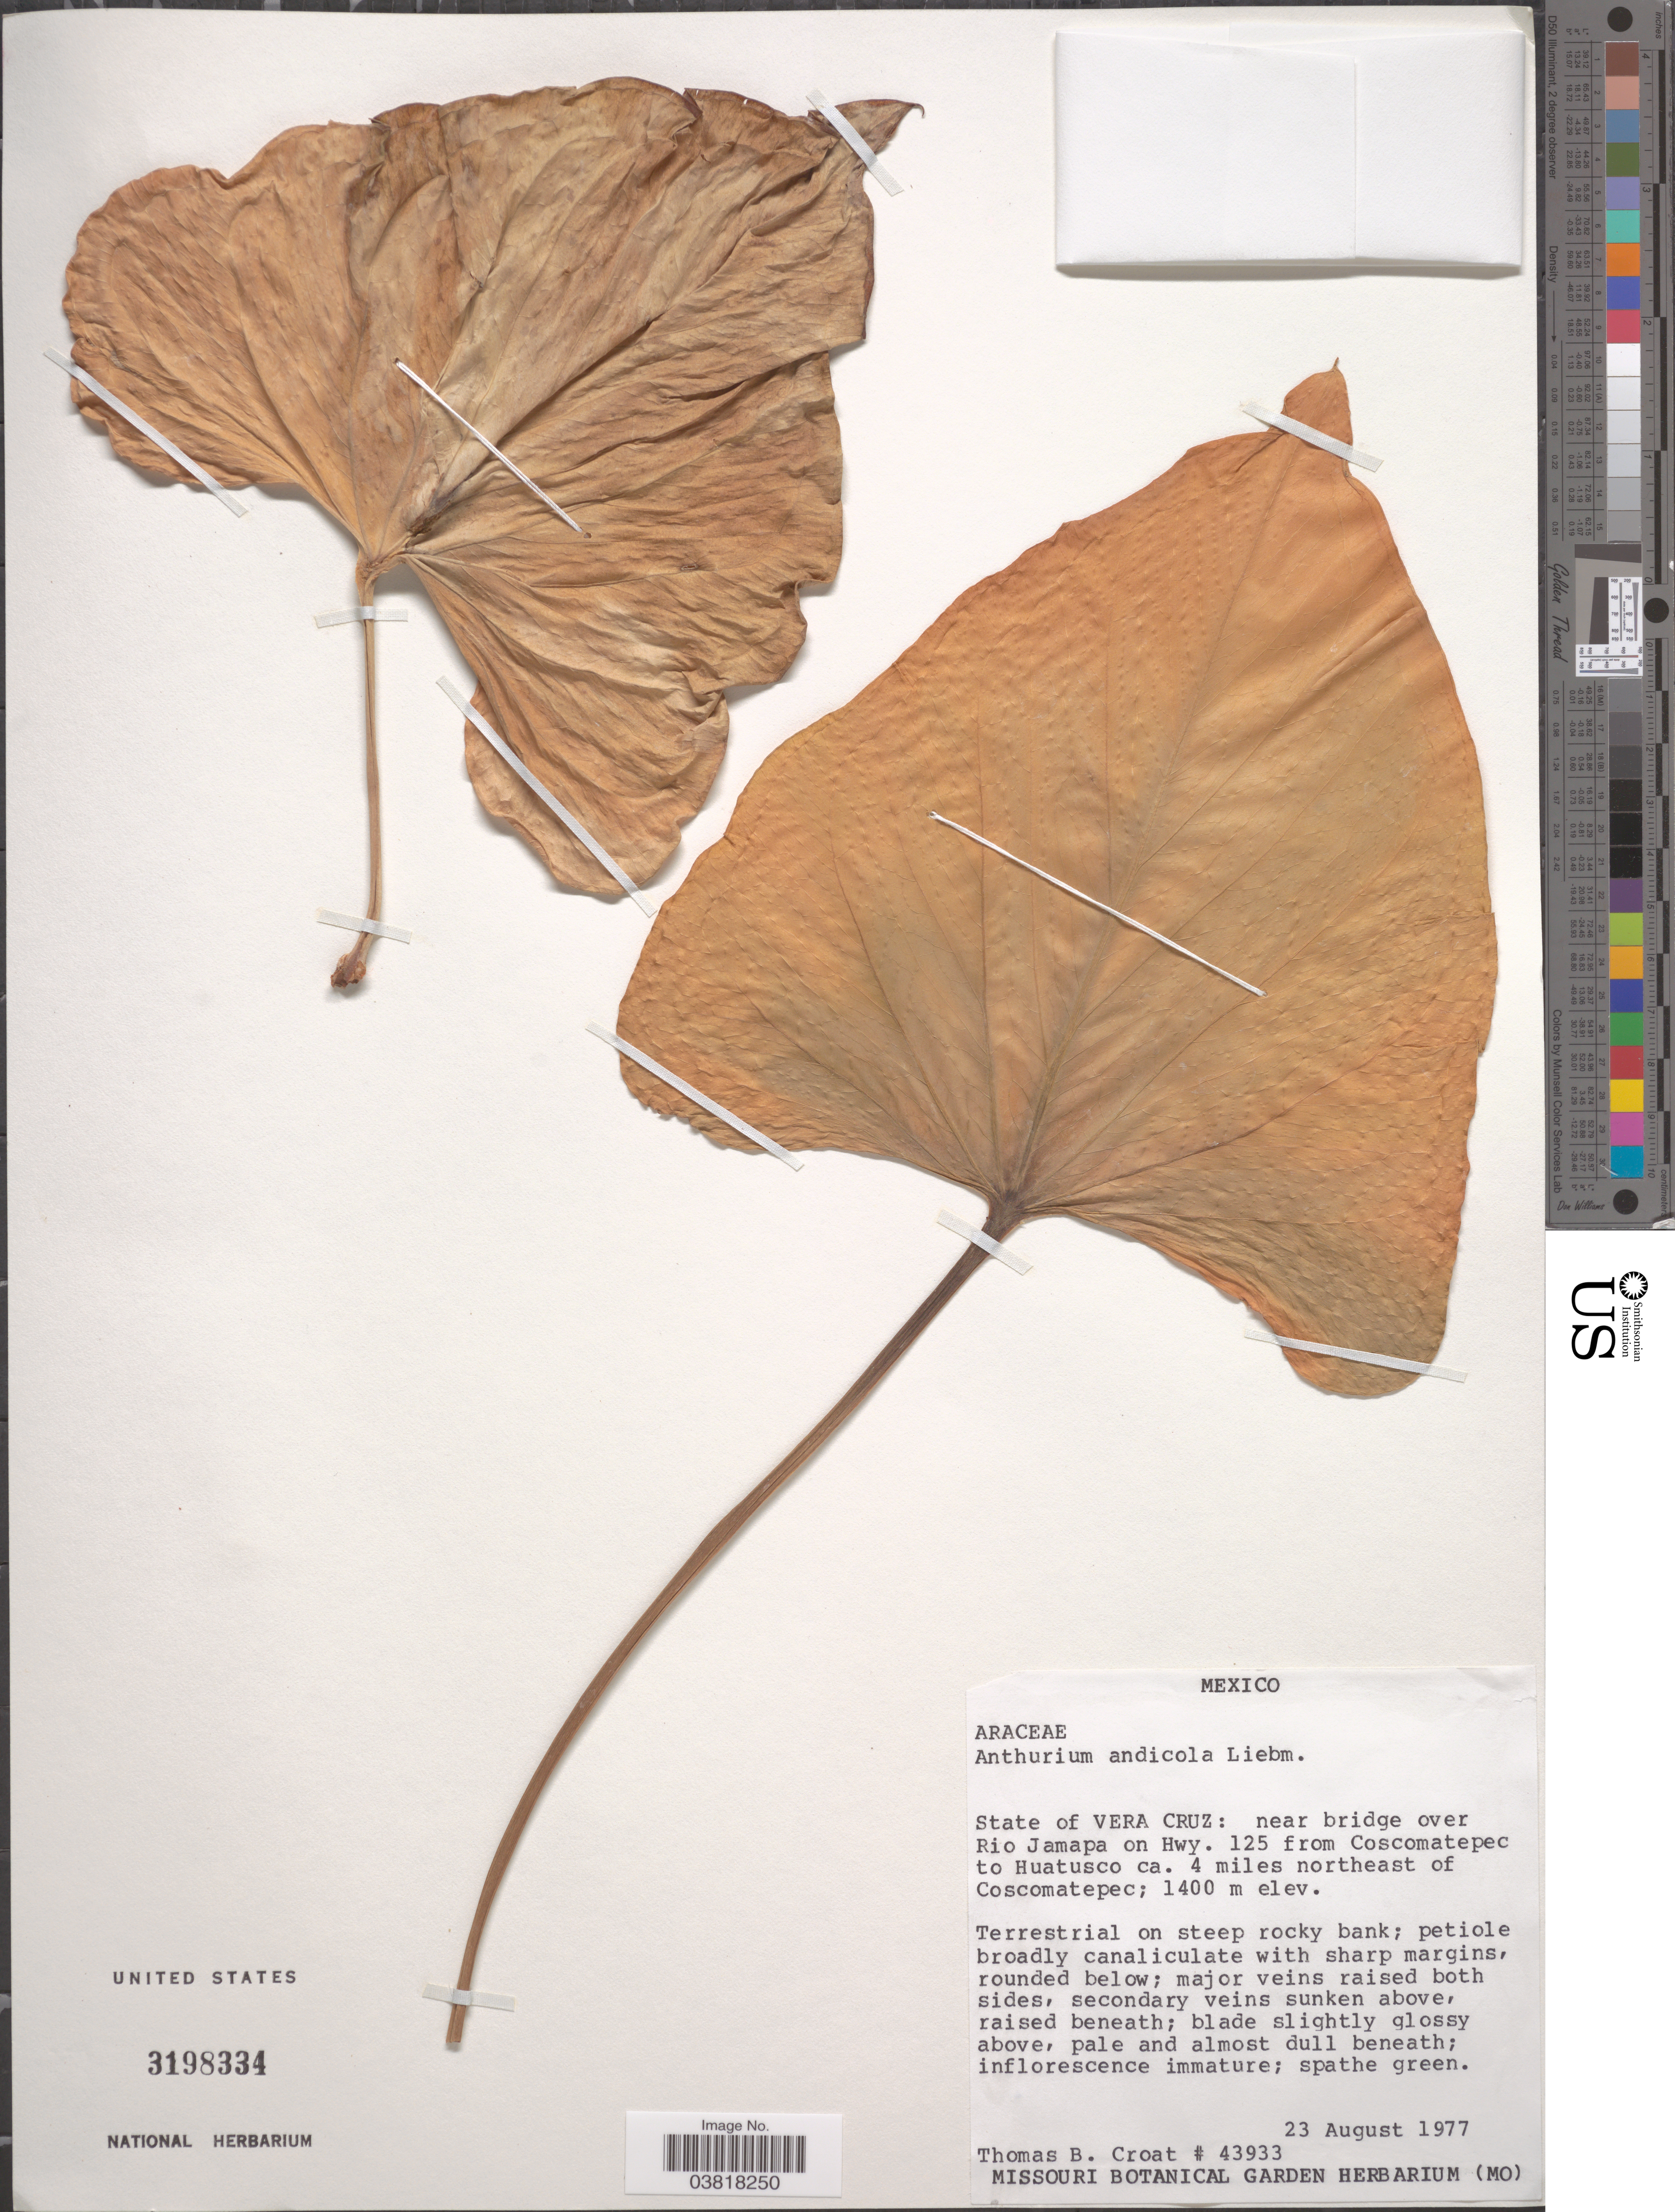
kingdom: Plantae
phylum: Tracheophyta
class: Liliopsida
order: Alismatales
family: Araceae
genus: Anthurium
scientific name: Anthurium andicola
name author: Liebm.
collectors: T. B. Croat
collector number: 43933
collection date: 1977-08-23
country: Mexico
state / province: Veracruz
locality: State of Vera Cruz: near bridge over Rio Jamapa on Hwy. 125 from Coscomatepec to Huatusco ca. 4 miles northeast of Coscomatepec.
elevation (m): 1400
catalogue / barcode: US 3198334